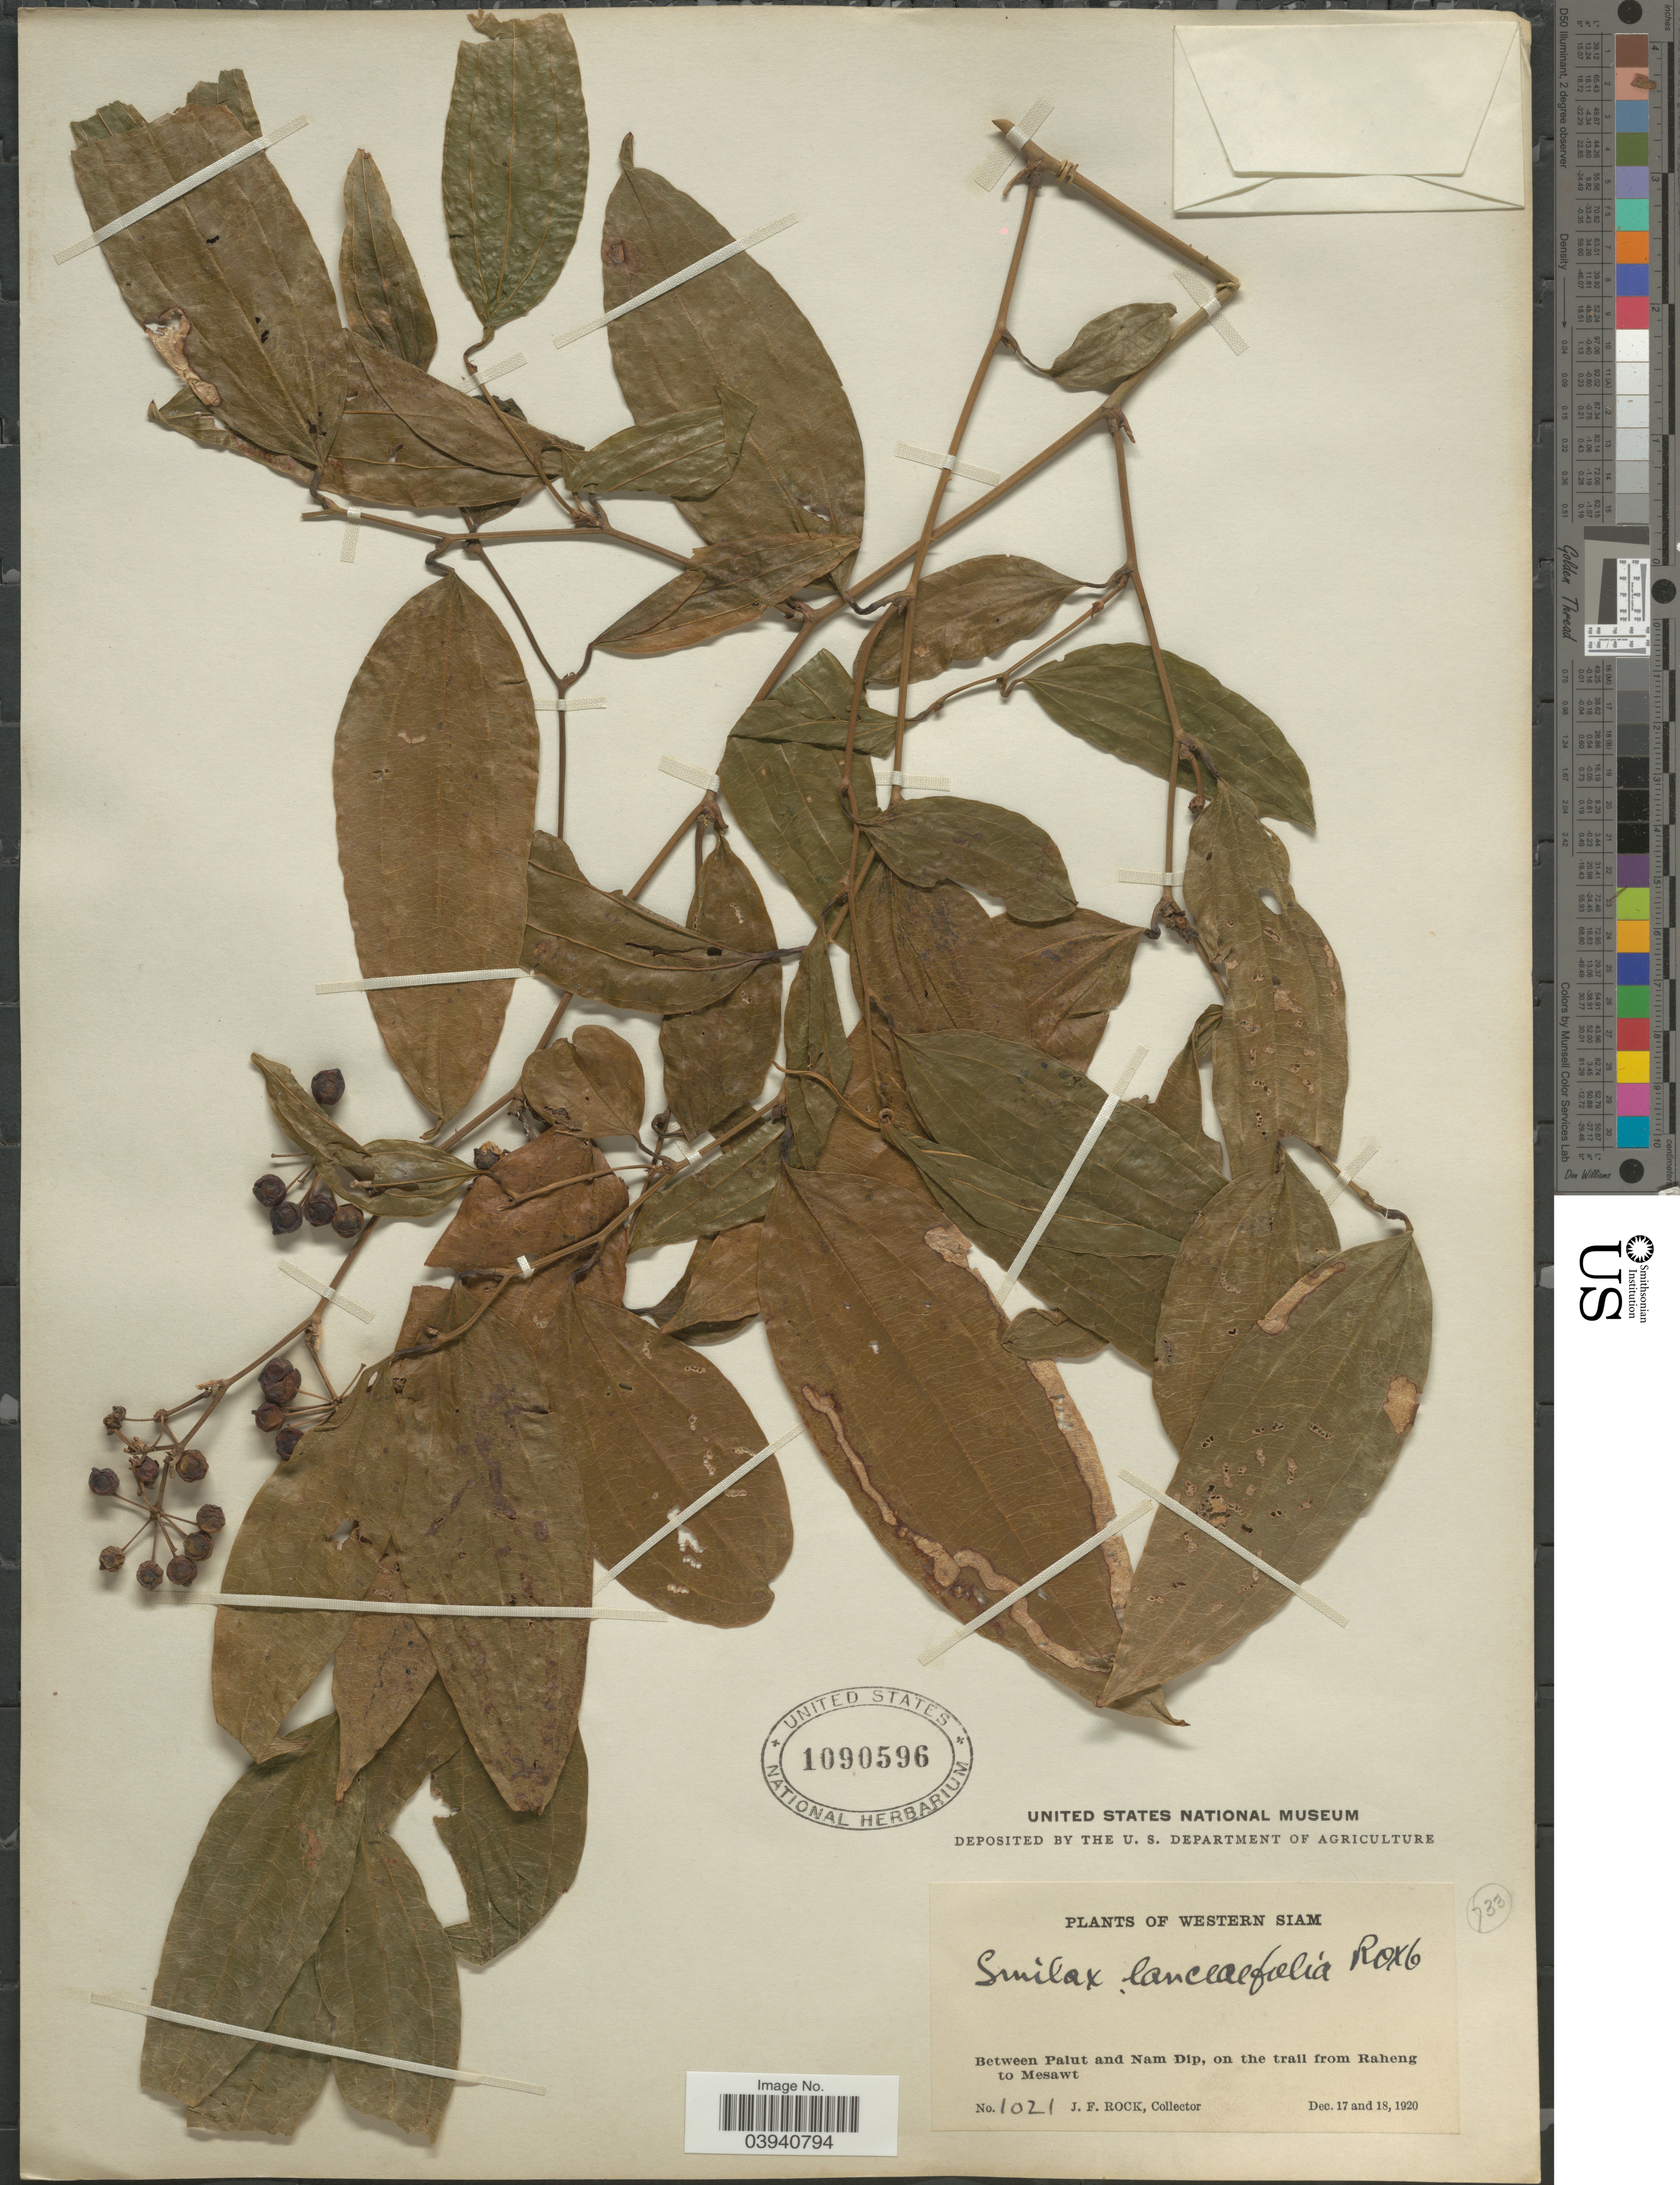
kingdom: Plantae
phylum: Tracheophyta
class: Liliopsida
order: Liliales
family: Smilacaceae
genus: Smilax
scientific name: Smilax lanceifolia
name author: Roxb.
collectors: J. Rock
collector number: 1021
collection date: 1920-12-17/1920-12-18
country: Thailand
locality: Western Siam. Between Palut and Nam Dip, on the trail from Raheng to Mesawt.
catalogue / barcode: US 1090596